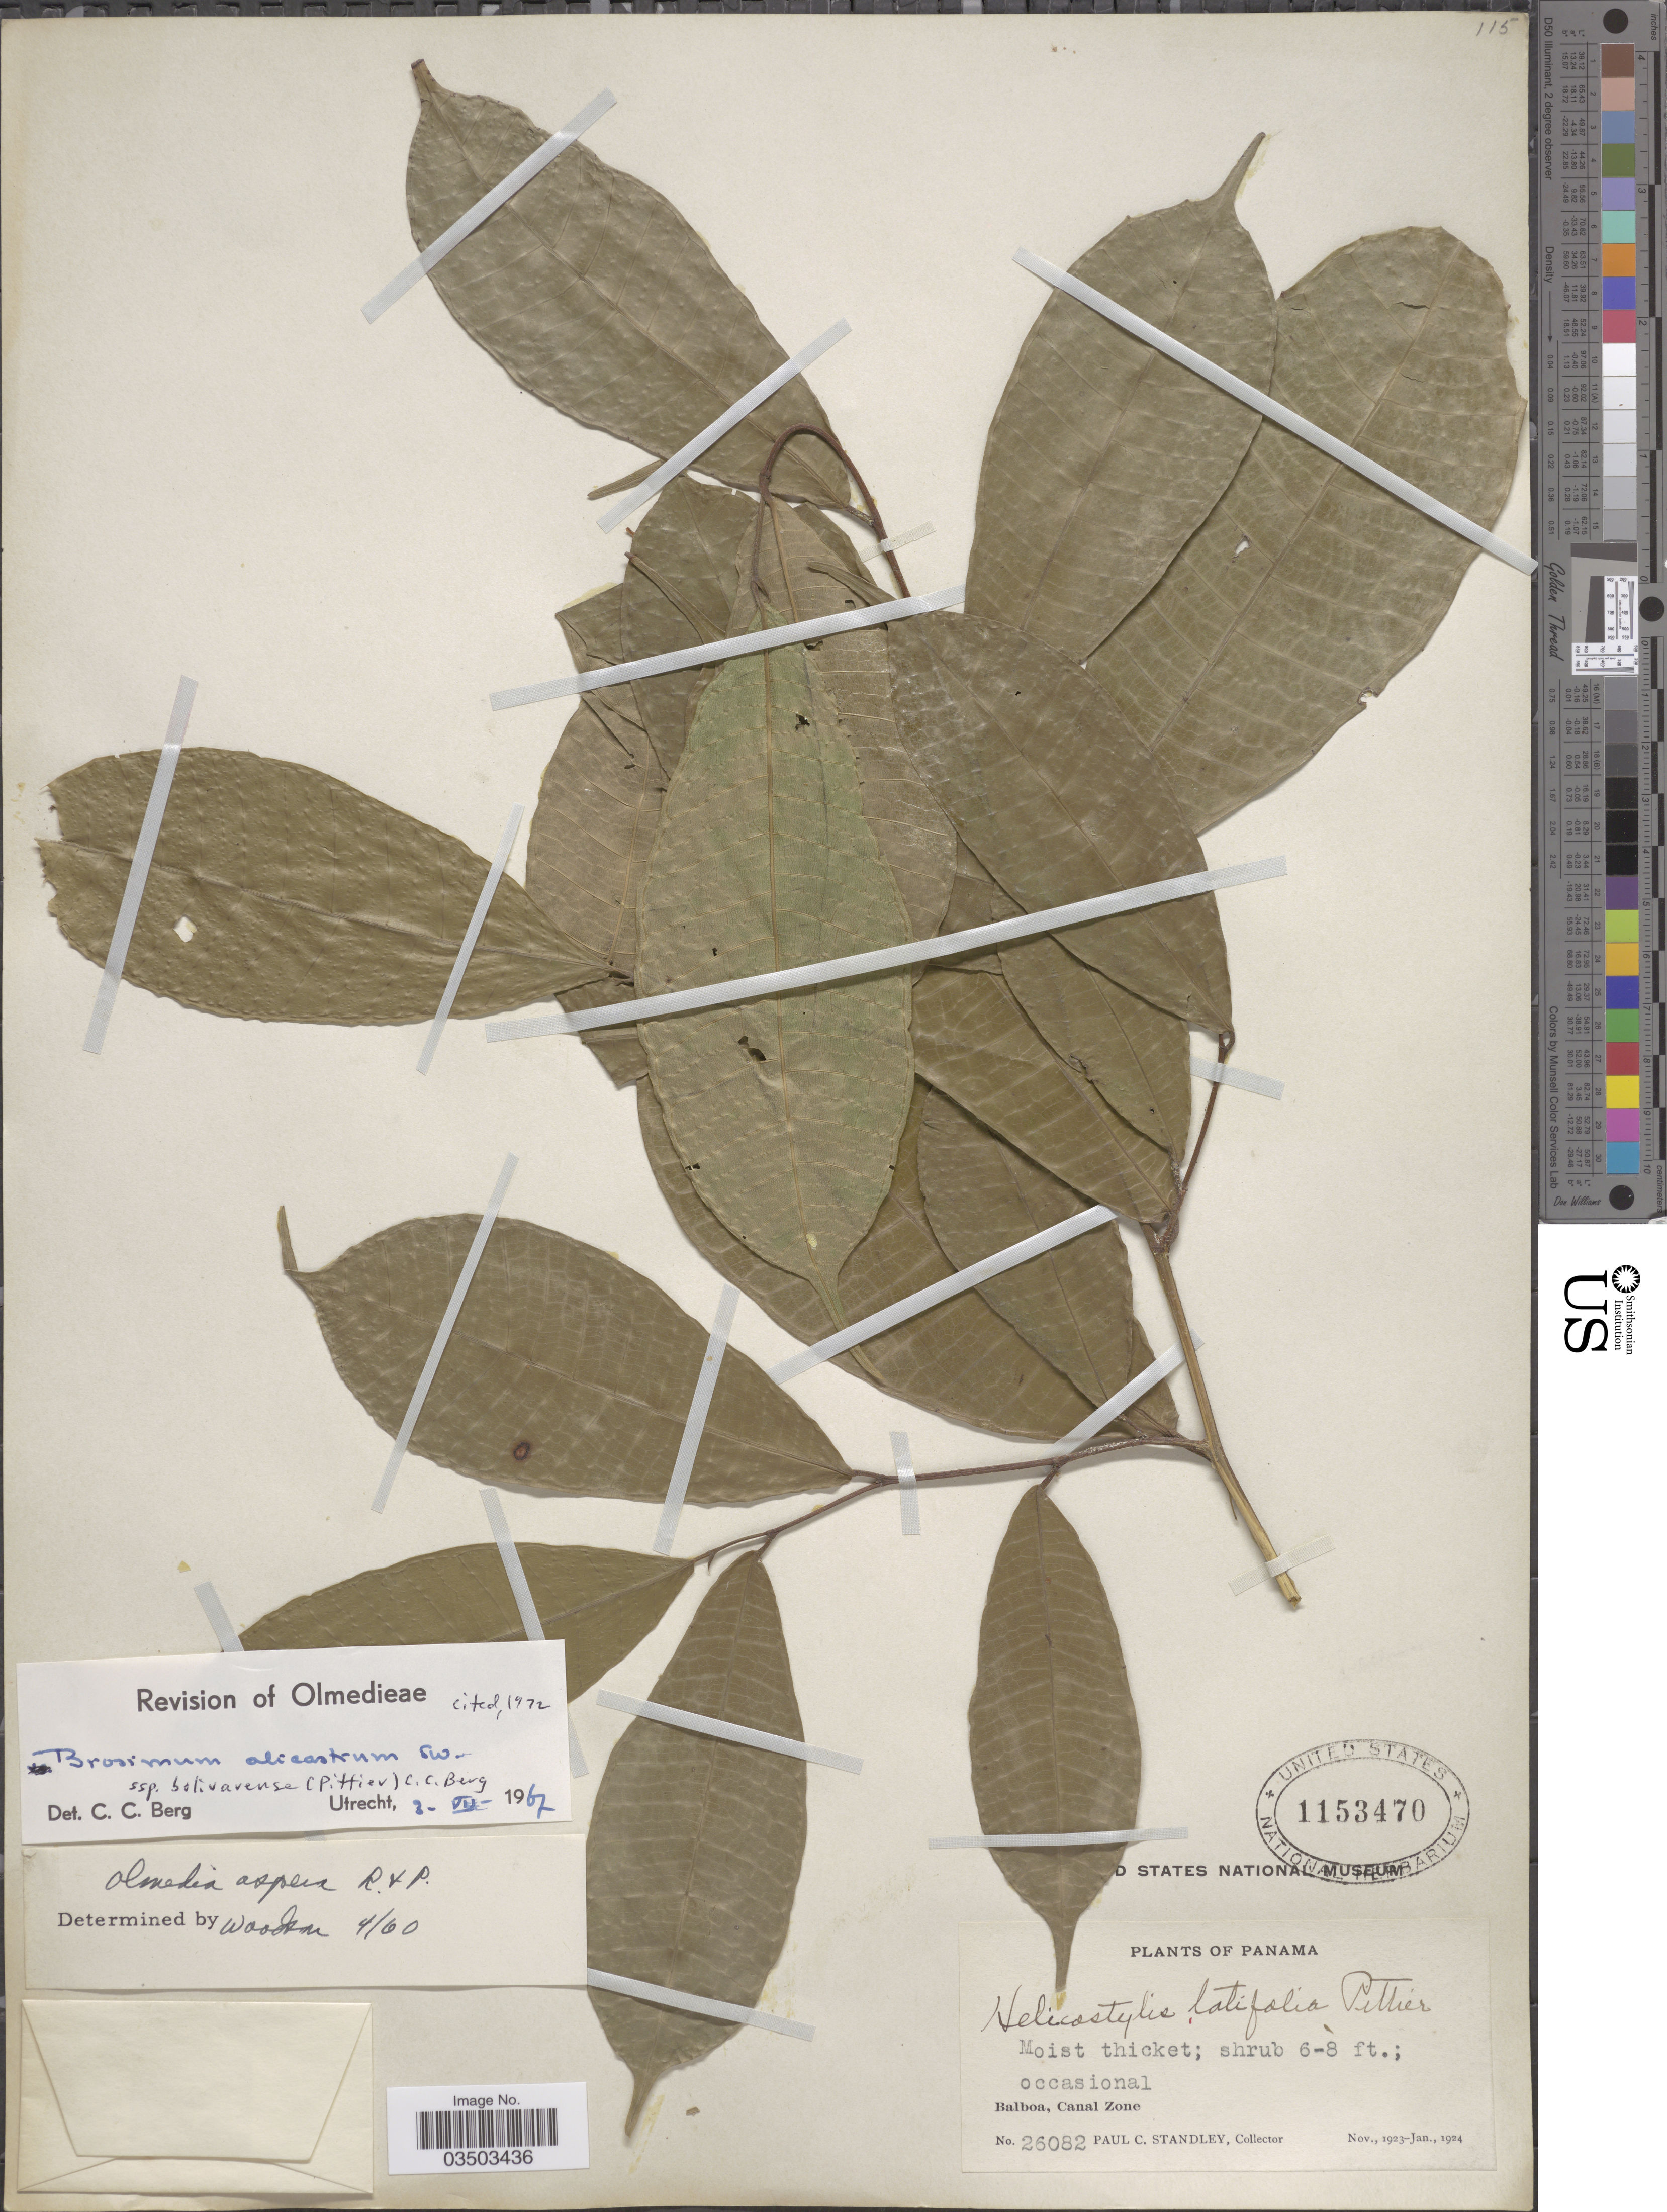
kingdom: Plantae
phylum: Tracheophyta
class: Magnoliopsida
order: Rosales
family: Moraceae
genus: Brosimum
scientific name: Brosimum alicastrum subsp. bolivarense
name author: (Pittier) C.C. Berg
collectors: P. C. Standley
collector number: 26082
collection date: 1923-11/1924-01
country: Panama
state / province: Colón / Panamá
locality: Balboa, Canal Zone.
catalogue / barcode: US 1153470